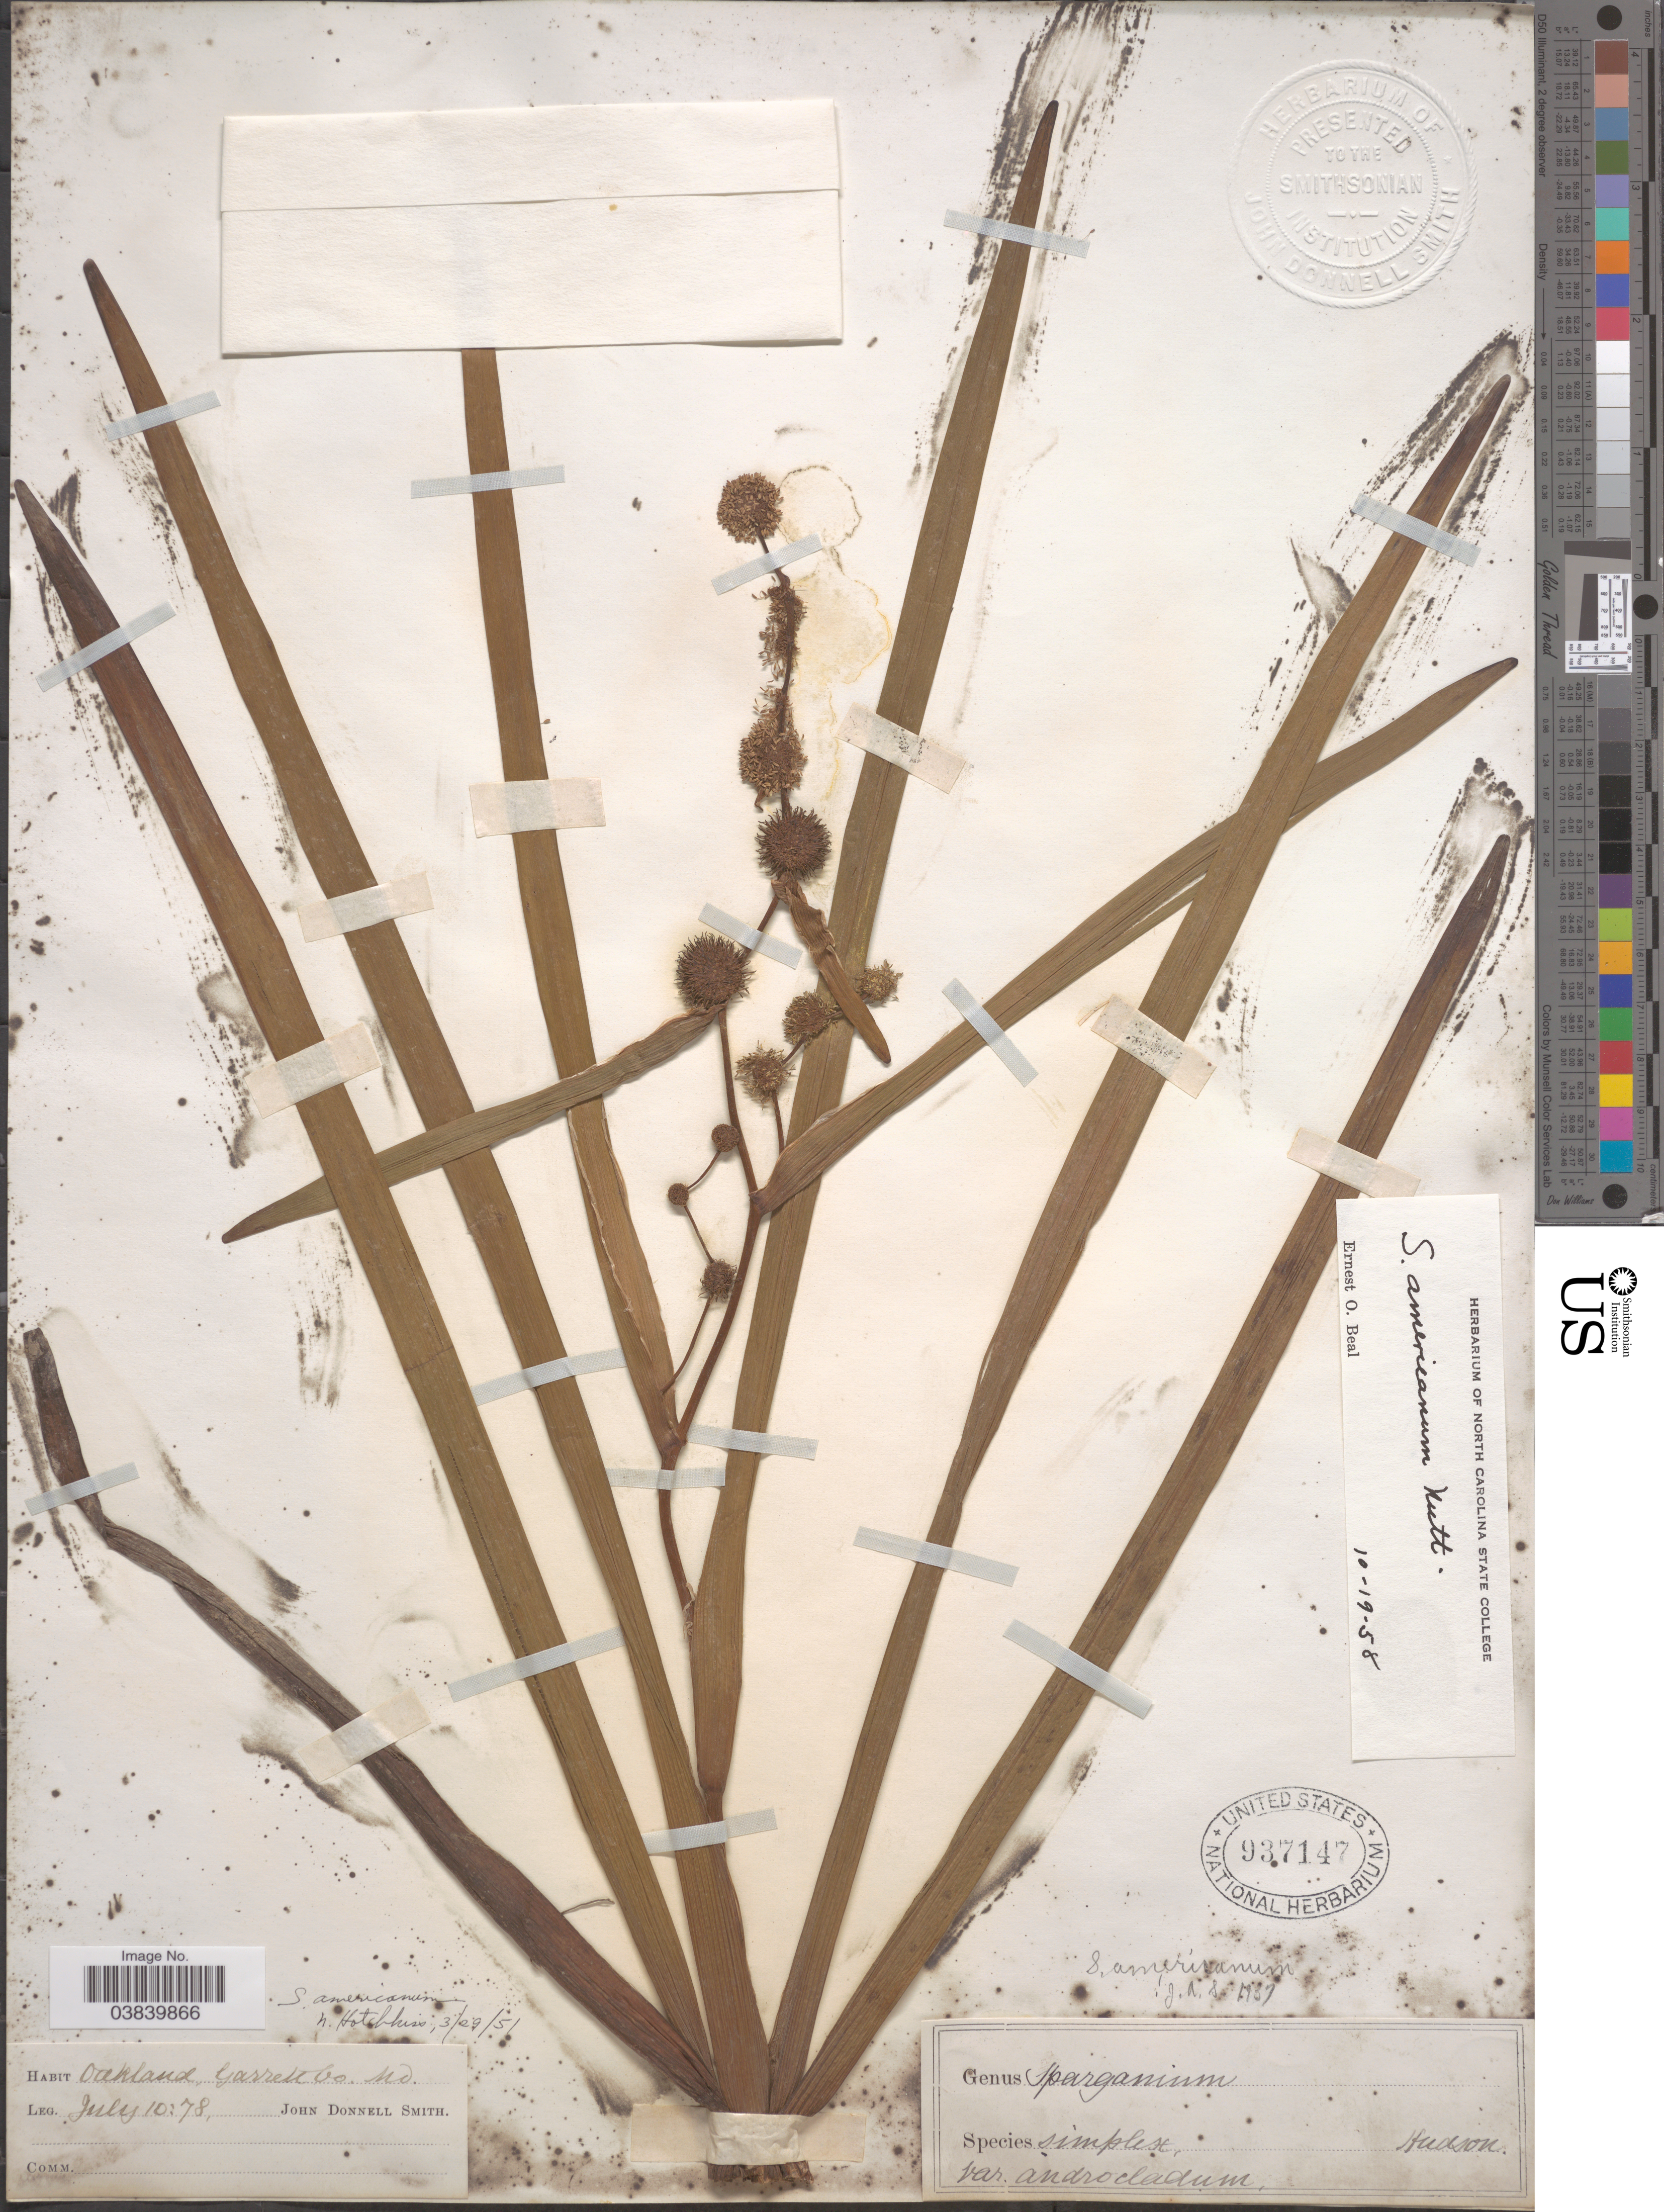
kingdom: Plantae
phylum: Tracheophyta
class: Liliopsida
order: Poales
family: Typhaceae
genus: Sparganium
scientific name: Sparganium americanum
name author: Nutt.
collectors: J. Donnell Smith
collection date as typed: Transcribed d/m/y: 10/7/78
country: United States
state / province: Maryland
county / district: Garrett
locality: Oakland, Garrett Co.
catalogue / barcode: US 937147